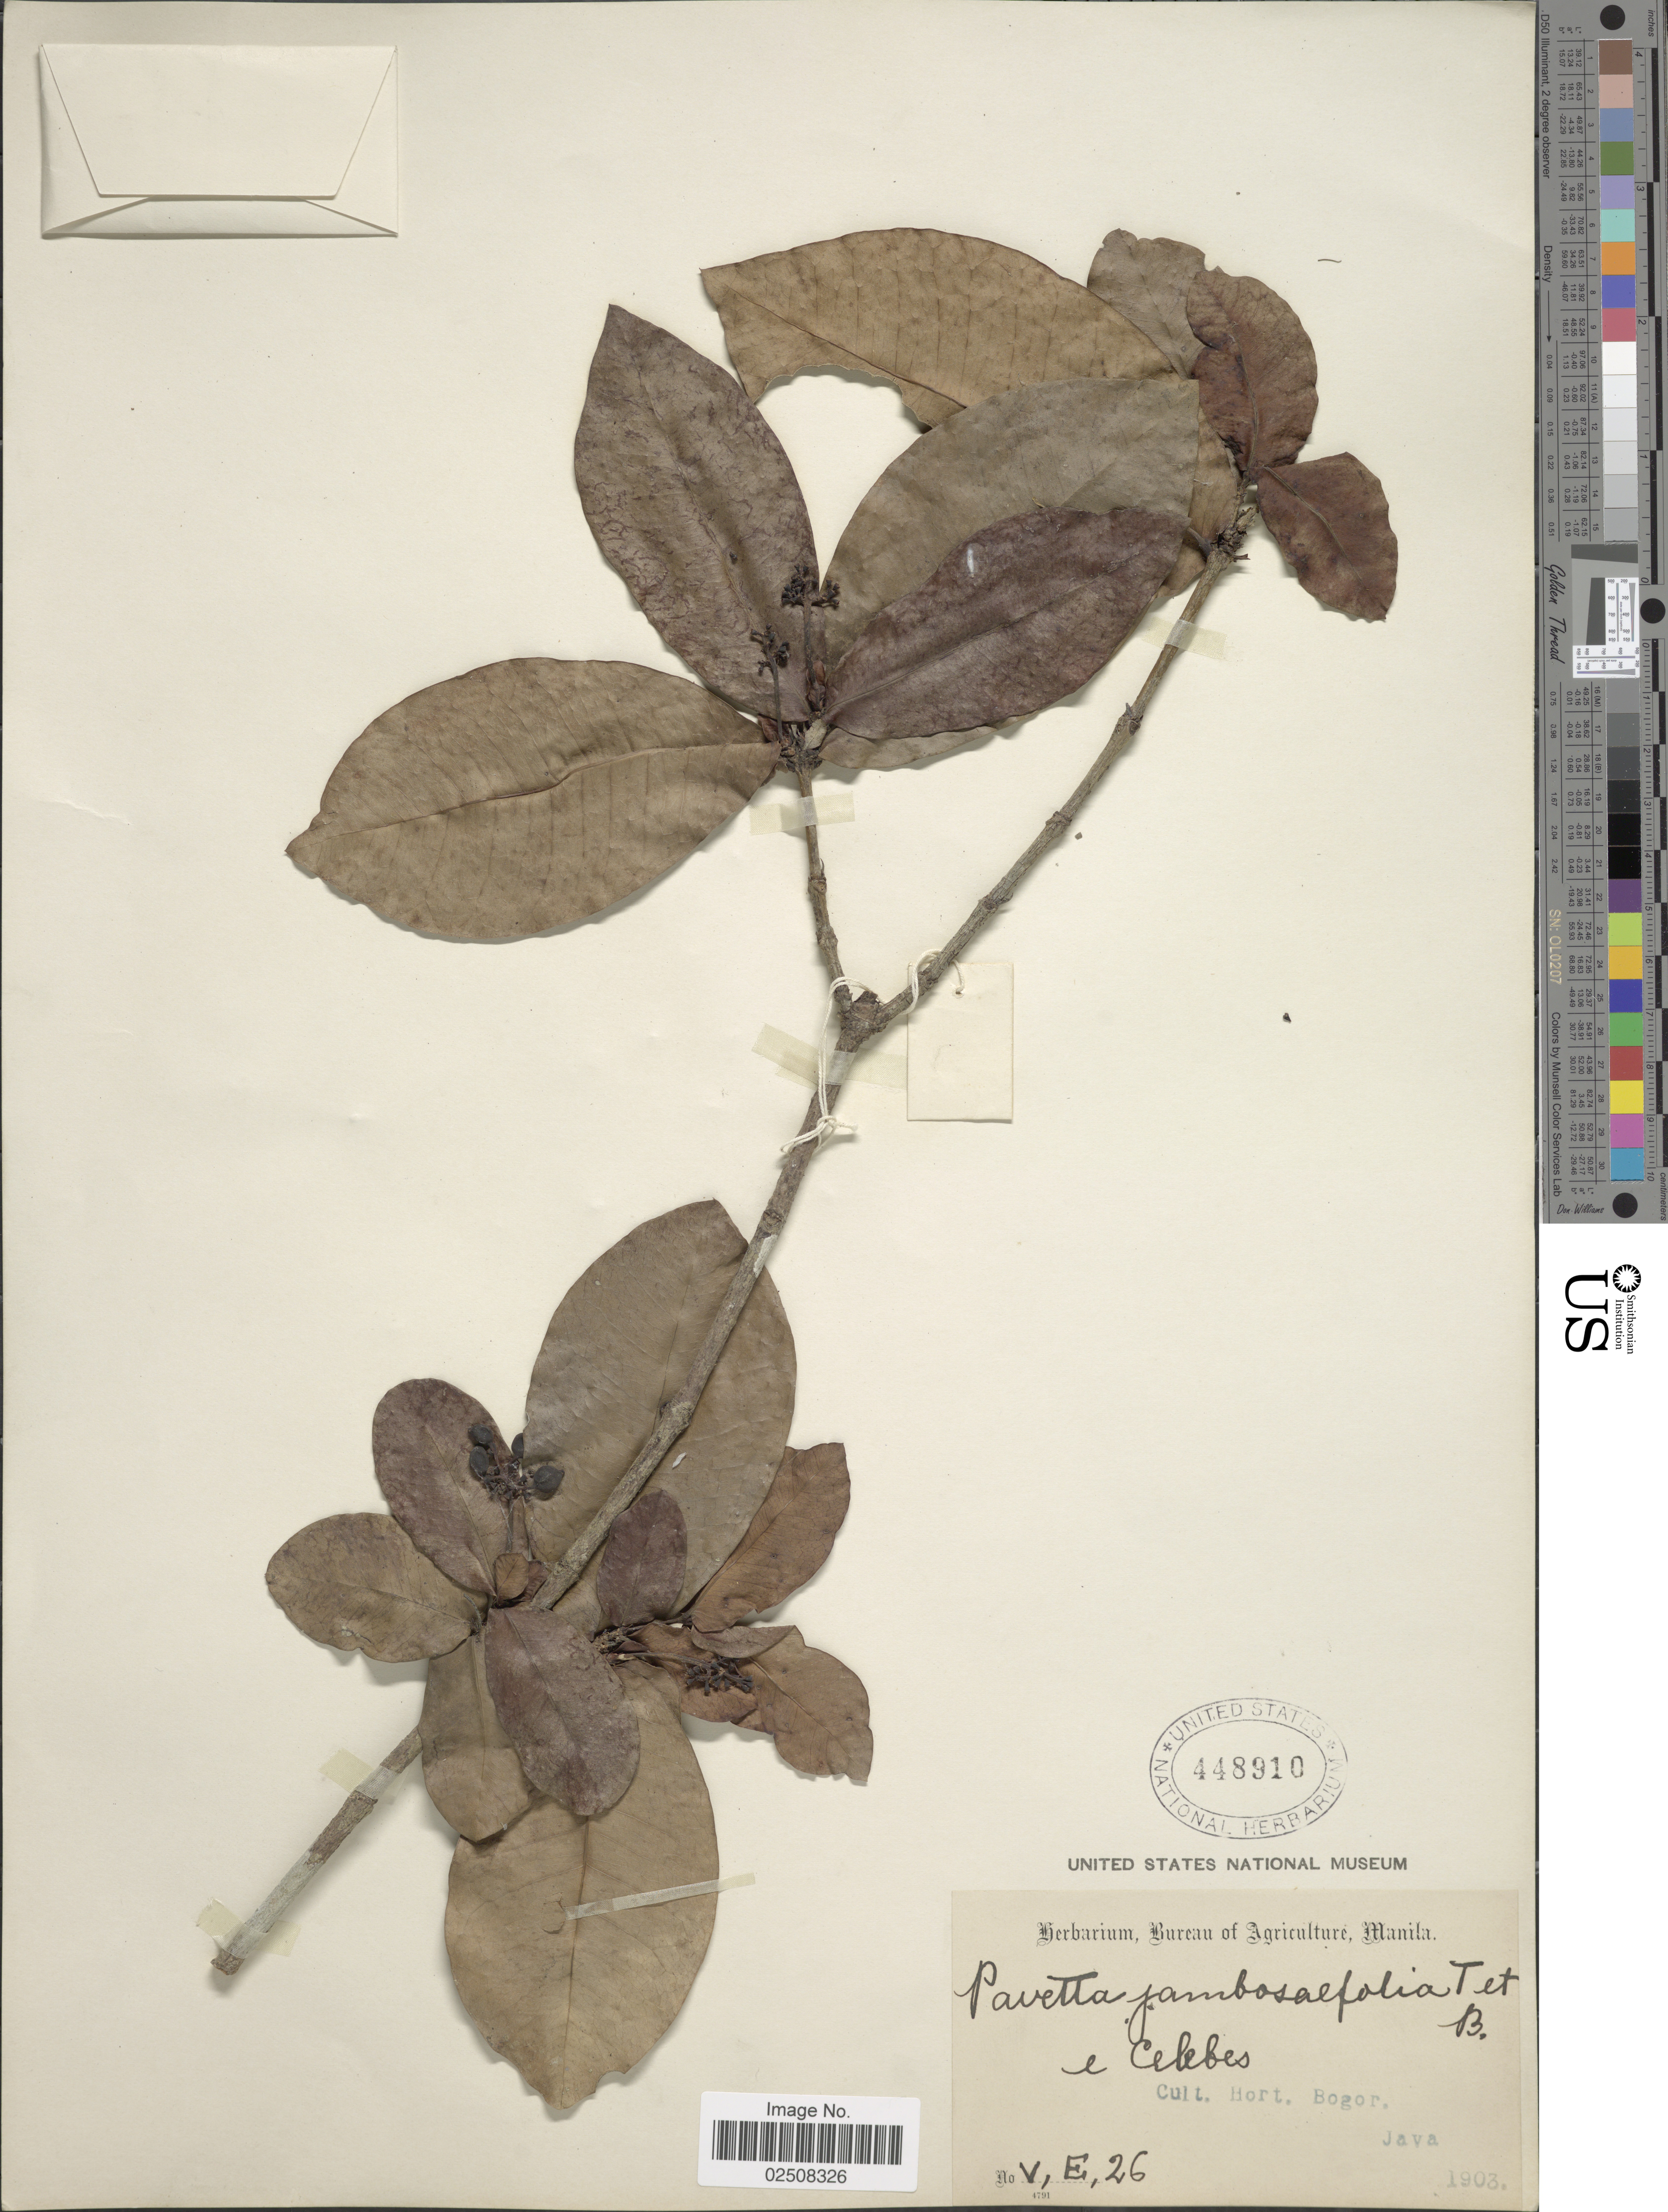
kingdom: Plantae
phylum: Tracheophyta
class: Magnoliopsida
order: Gentianales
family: Rubiaceae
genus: Pavetta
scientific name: Pavetta jambosifolia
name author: Teijsm. & Binn.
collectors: ex Herb. Bur. Agric. Manila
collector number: V, E, 26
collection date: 1903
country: Indonesia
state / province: Java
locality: E. Celebes, Cult. Hort. Bogor.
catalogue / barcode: US 448910